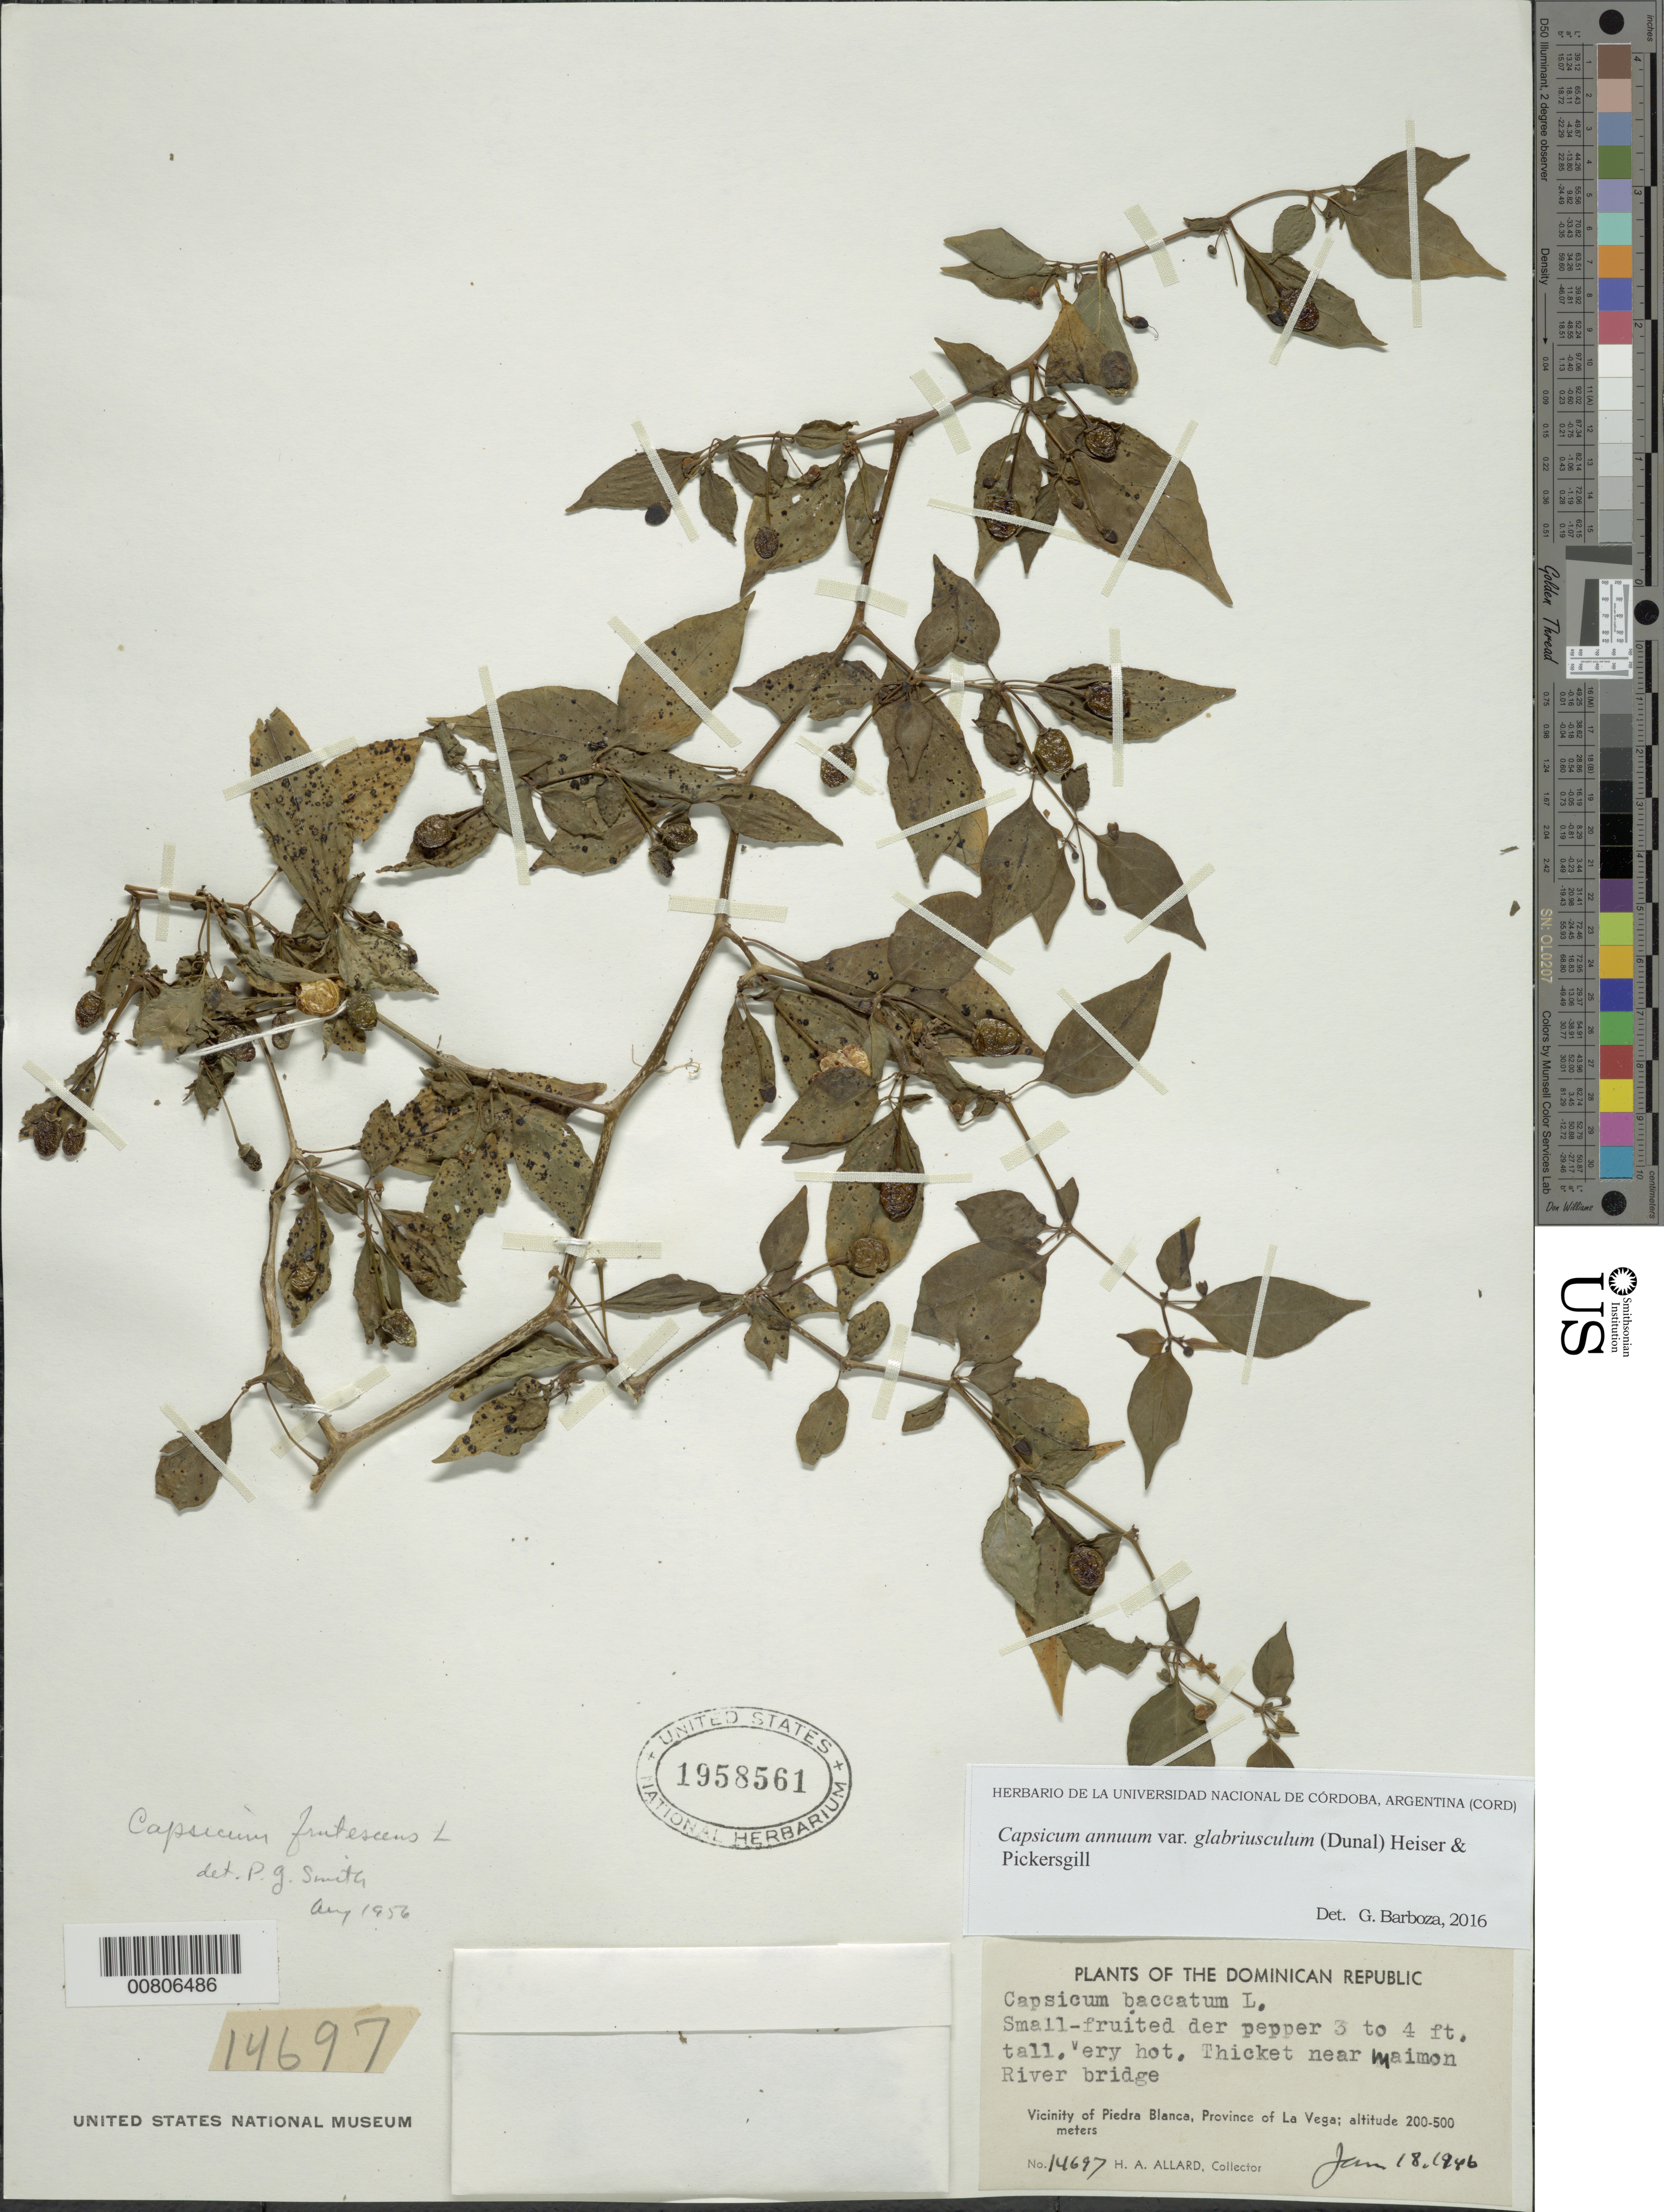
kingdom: Plantae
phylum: Tracheophyta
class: Magnoliopsida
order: Solanales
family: Solanaceae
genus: Capsicum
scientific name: Capsicum annuum var. glabriusculum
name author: (Dunal) Heiser & Pickersgill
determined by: Barboza, G. E., (CORD), Museo Botanico - Cordoba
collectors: H. A. Allard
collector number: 14697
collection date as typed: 18 Jan 1946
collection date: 1946-01-18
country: Dominican Republic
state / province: La Vega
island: Hispaniola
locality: Vicinity of Piedra Blanca, near Maimon River bridge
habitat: Thicket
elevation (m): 200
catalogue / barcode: US 1958561